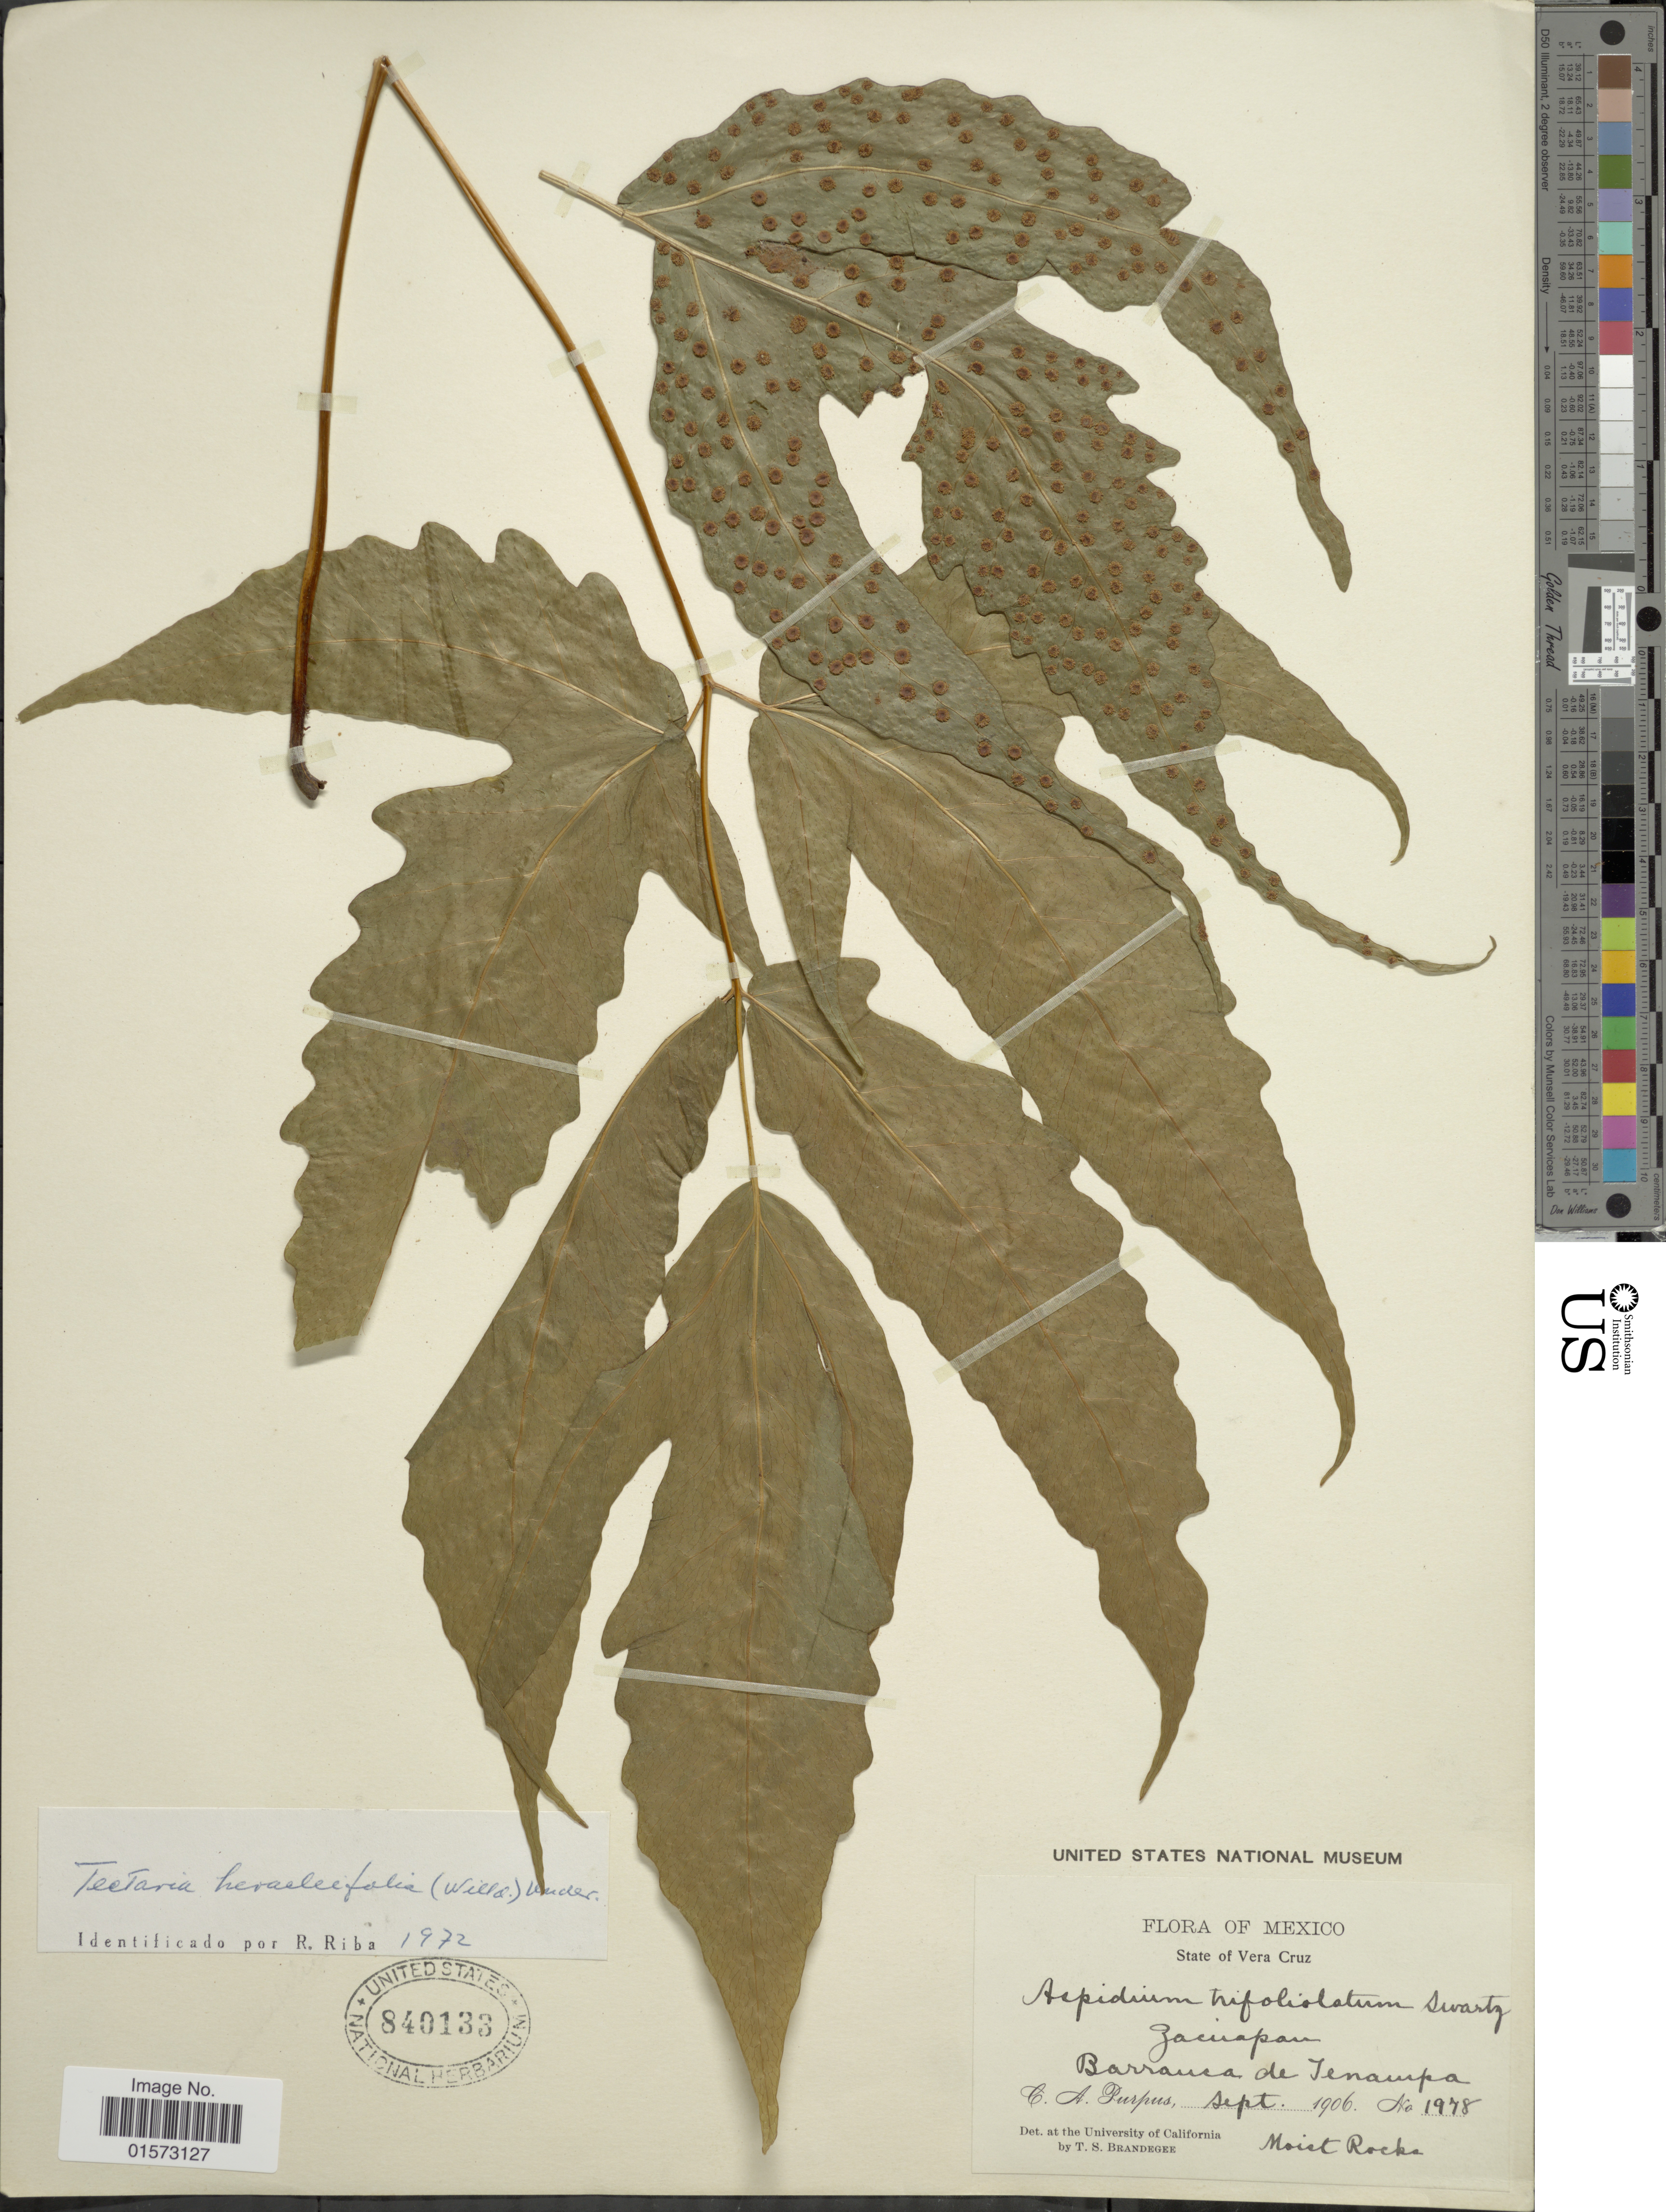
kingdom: Plantae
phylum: Tracheophyta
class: Polypodiopsida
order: Polypodiales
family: Tectariaceae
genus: Tectaria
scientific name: Tectaria heracleifolia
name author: (Willd.) Underw.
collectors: C. A. Purpus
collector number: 1978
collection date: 1906-09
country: Mexico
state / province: Veracruz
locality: State of Vera Cruz, Zacuapan, Barranca de Jenampa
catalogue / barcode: US 840133